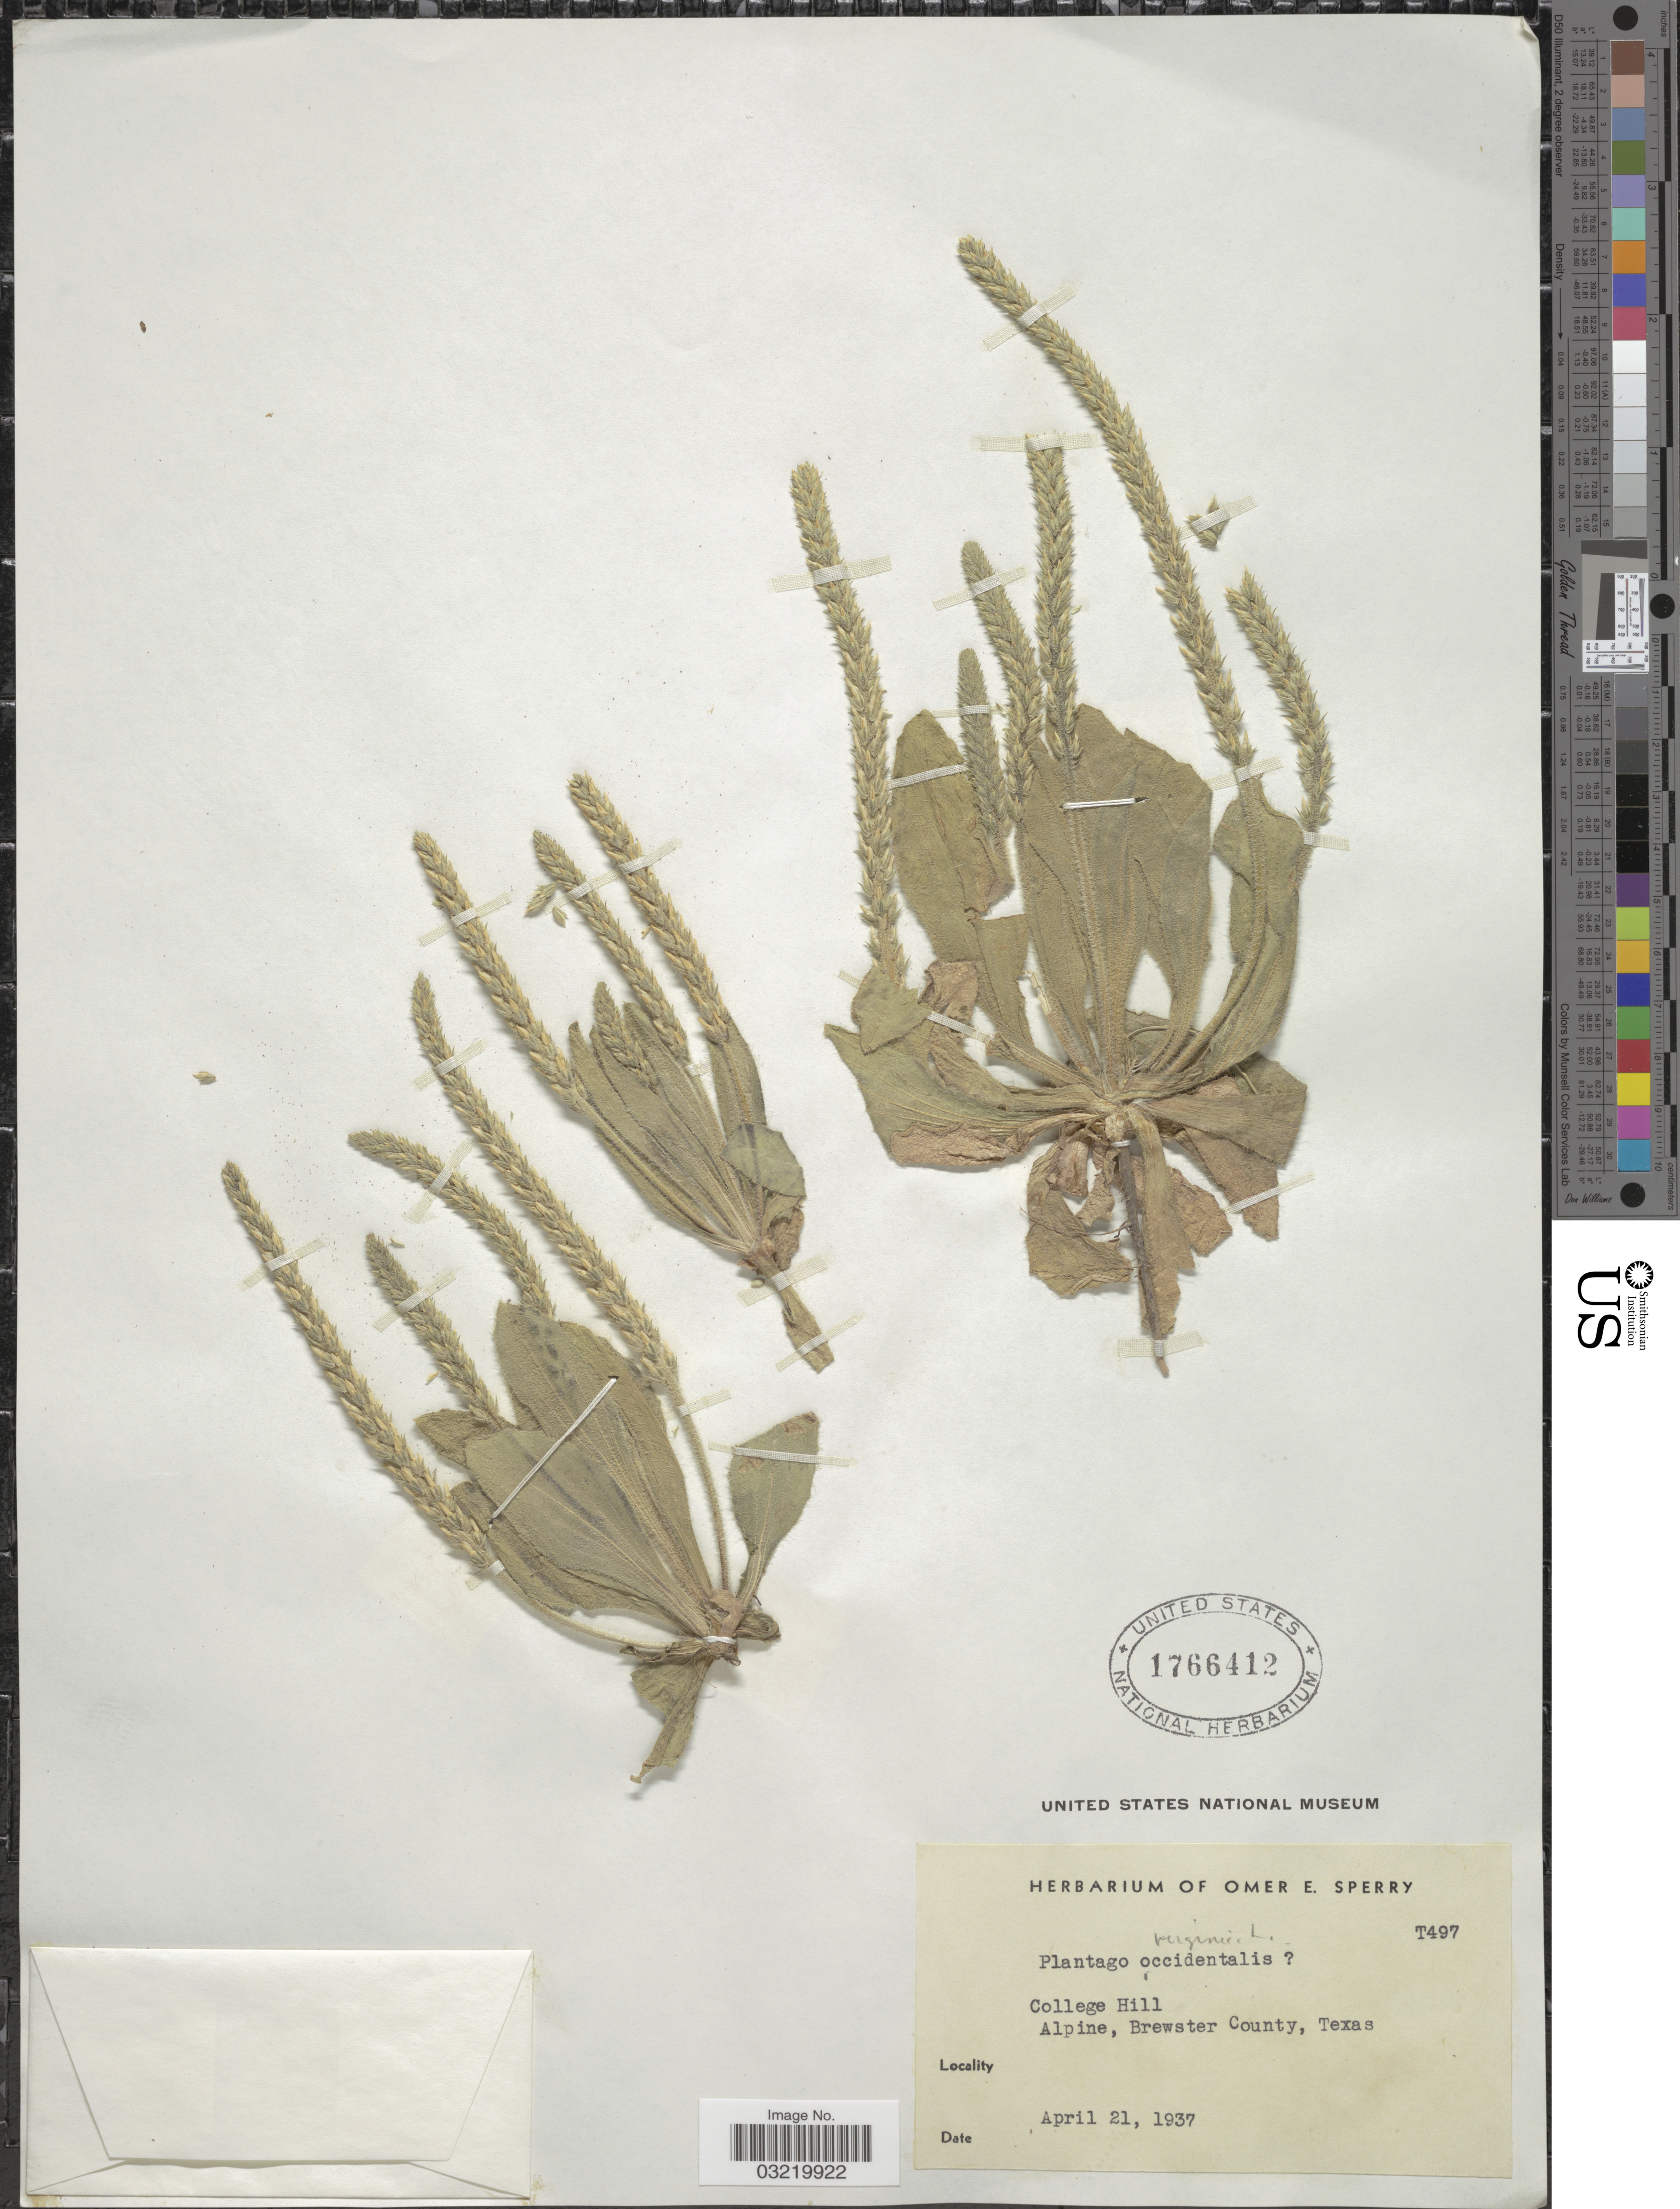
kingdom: Plantae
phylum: Tracheophyta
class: Magnoliopsida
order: Lamiales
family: Plantaginaceae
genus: Plantago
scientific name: Plantago virginica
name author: L.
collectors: ex. herb. Omer E. Sperry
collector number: T497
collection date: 1937-04-21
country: United States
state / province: Texas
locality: College Hill. Alpine, Brewster County.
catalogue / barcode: US 1766412